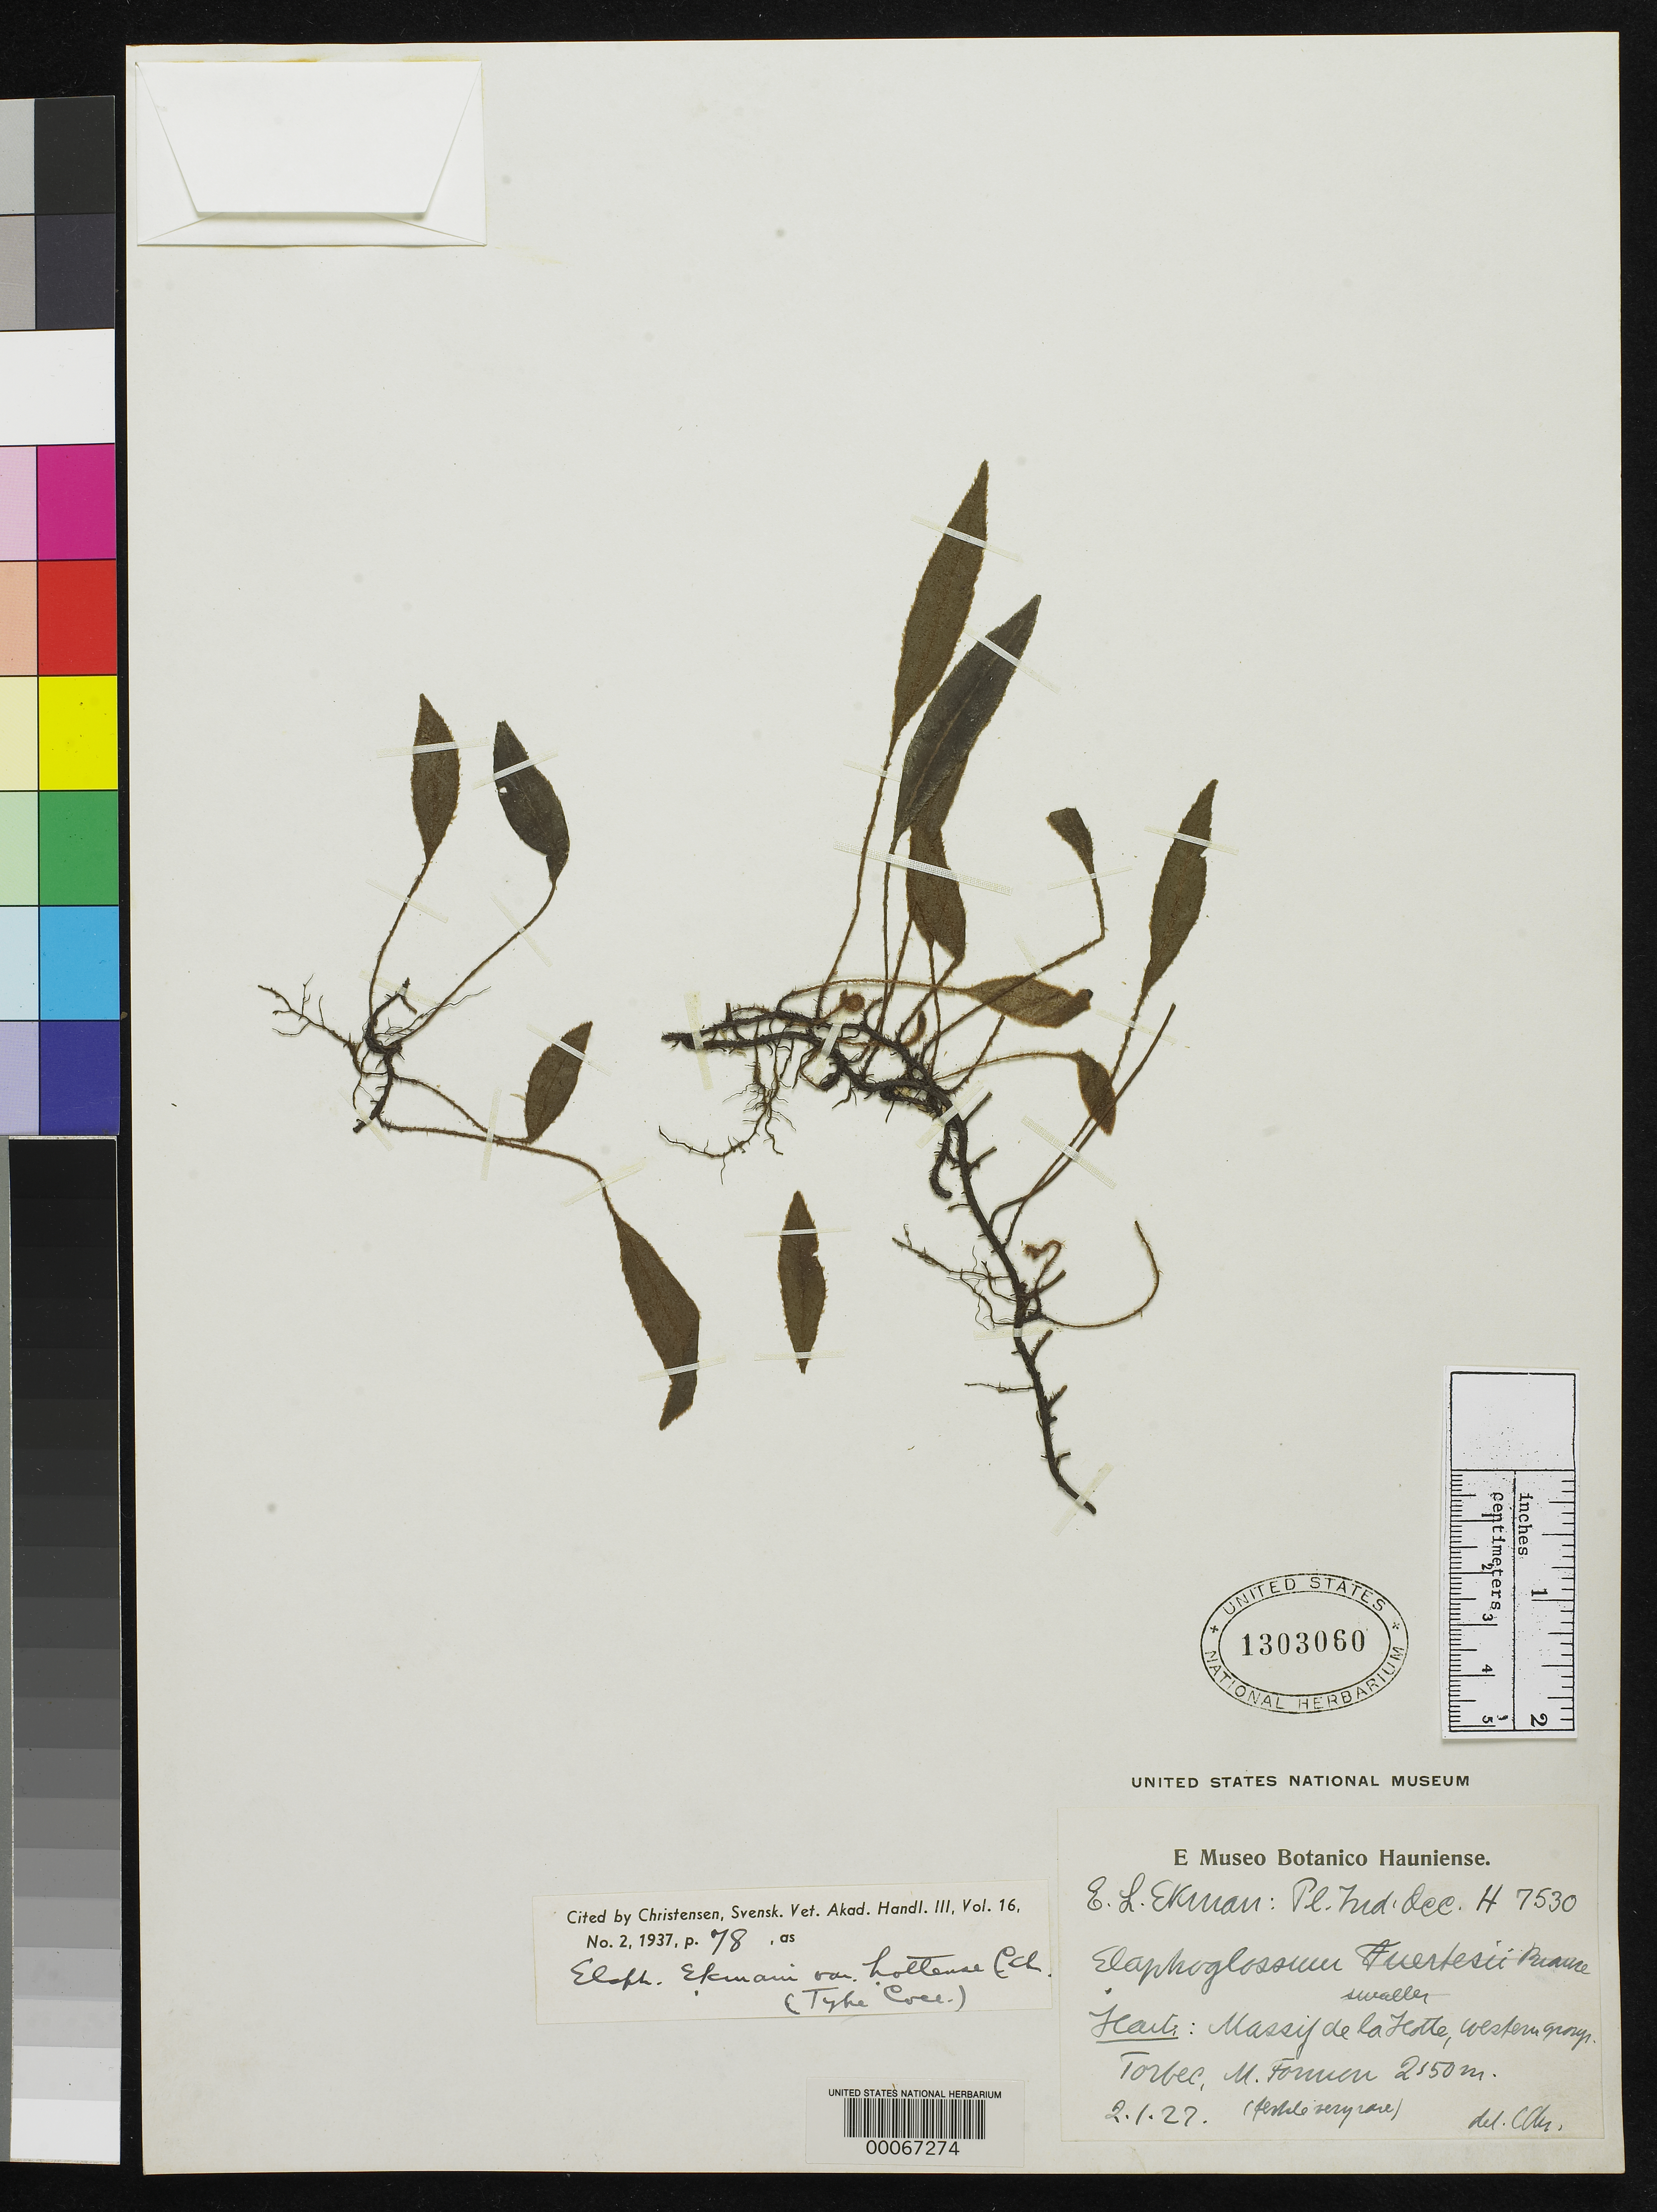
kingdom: Plantae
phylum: Tracheophyta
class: Polypodiopsida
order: Polypodiales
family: Dryopteridaceae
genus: Elaphoglossum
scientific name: Elaphoglossum ekmanii var. hottense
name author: C. Chr.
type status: Isotype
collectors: E. L. Ekman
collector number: H7530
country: Haiti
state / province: Sud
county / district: Hotte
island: Hispaniola Island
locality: M. Forman.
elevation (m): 2150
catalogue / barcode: US 1303060